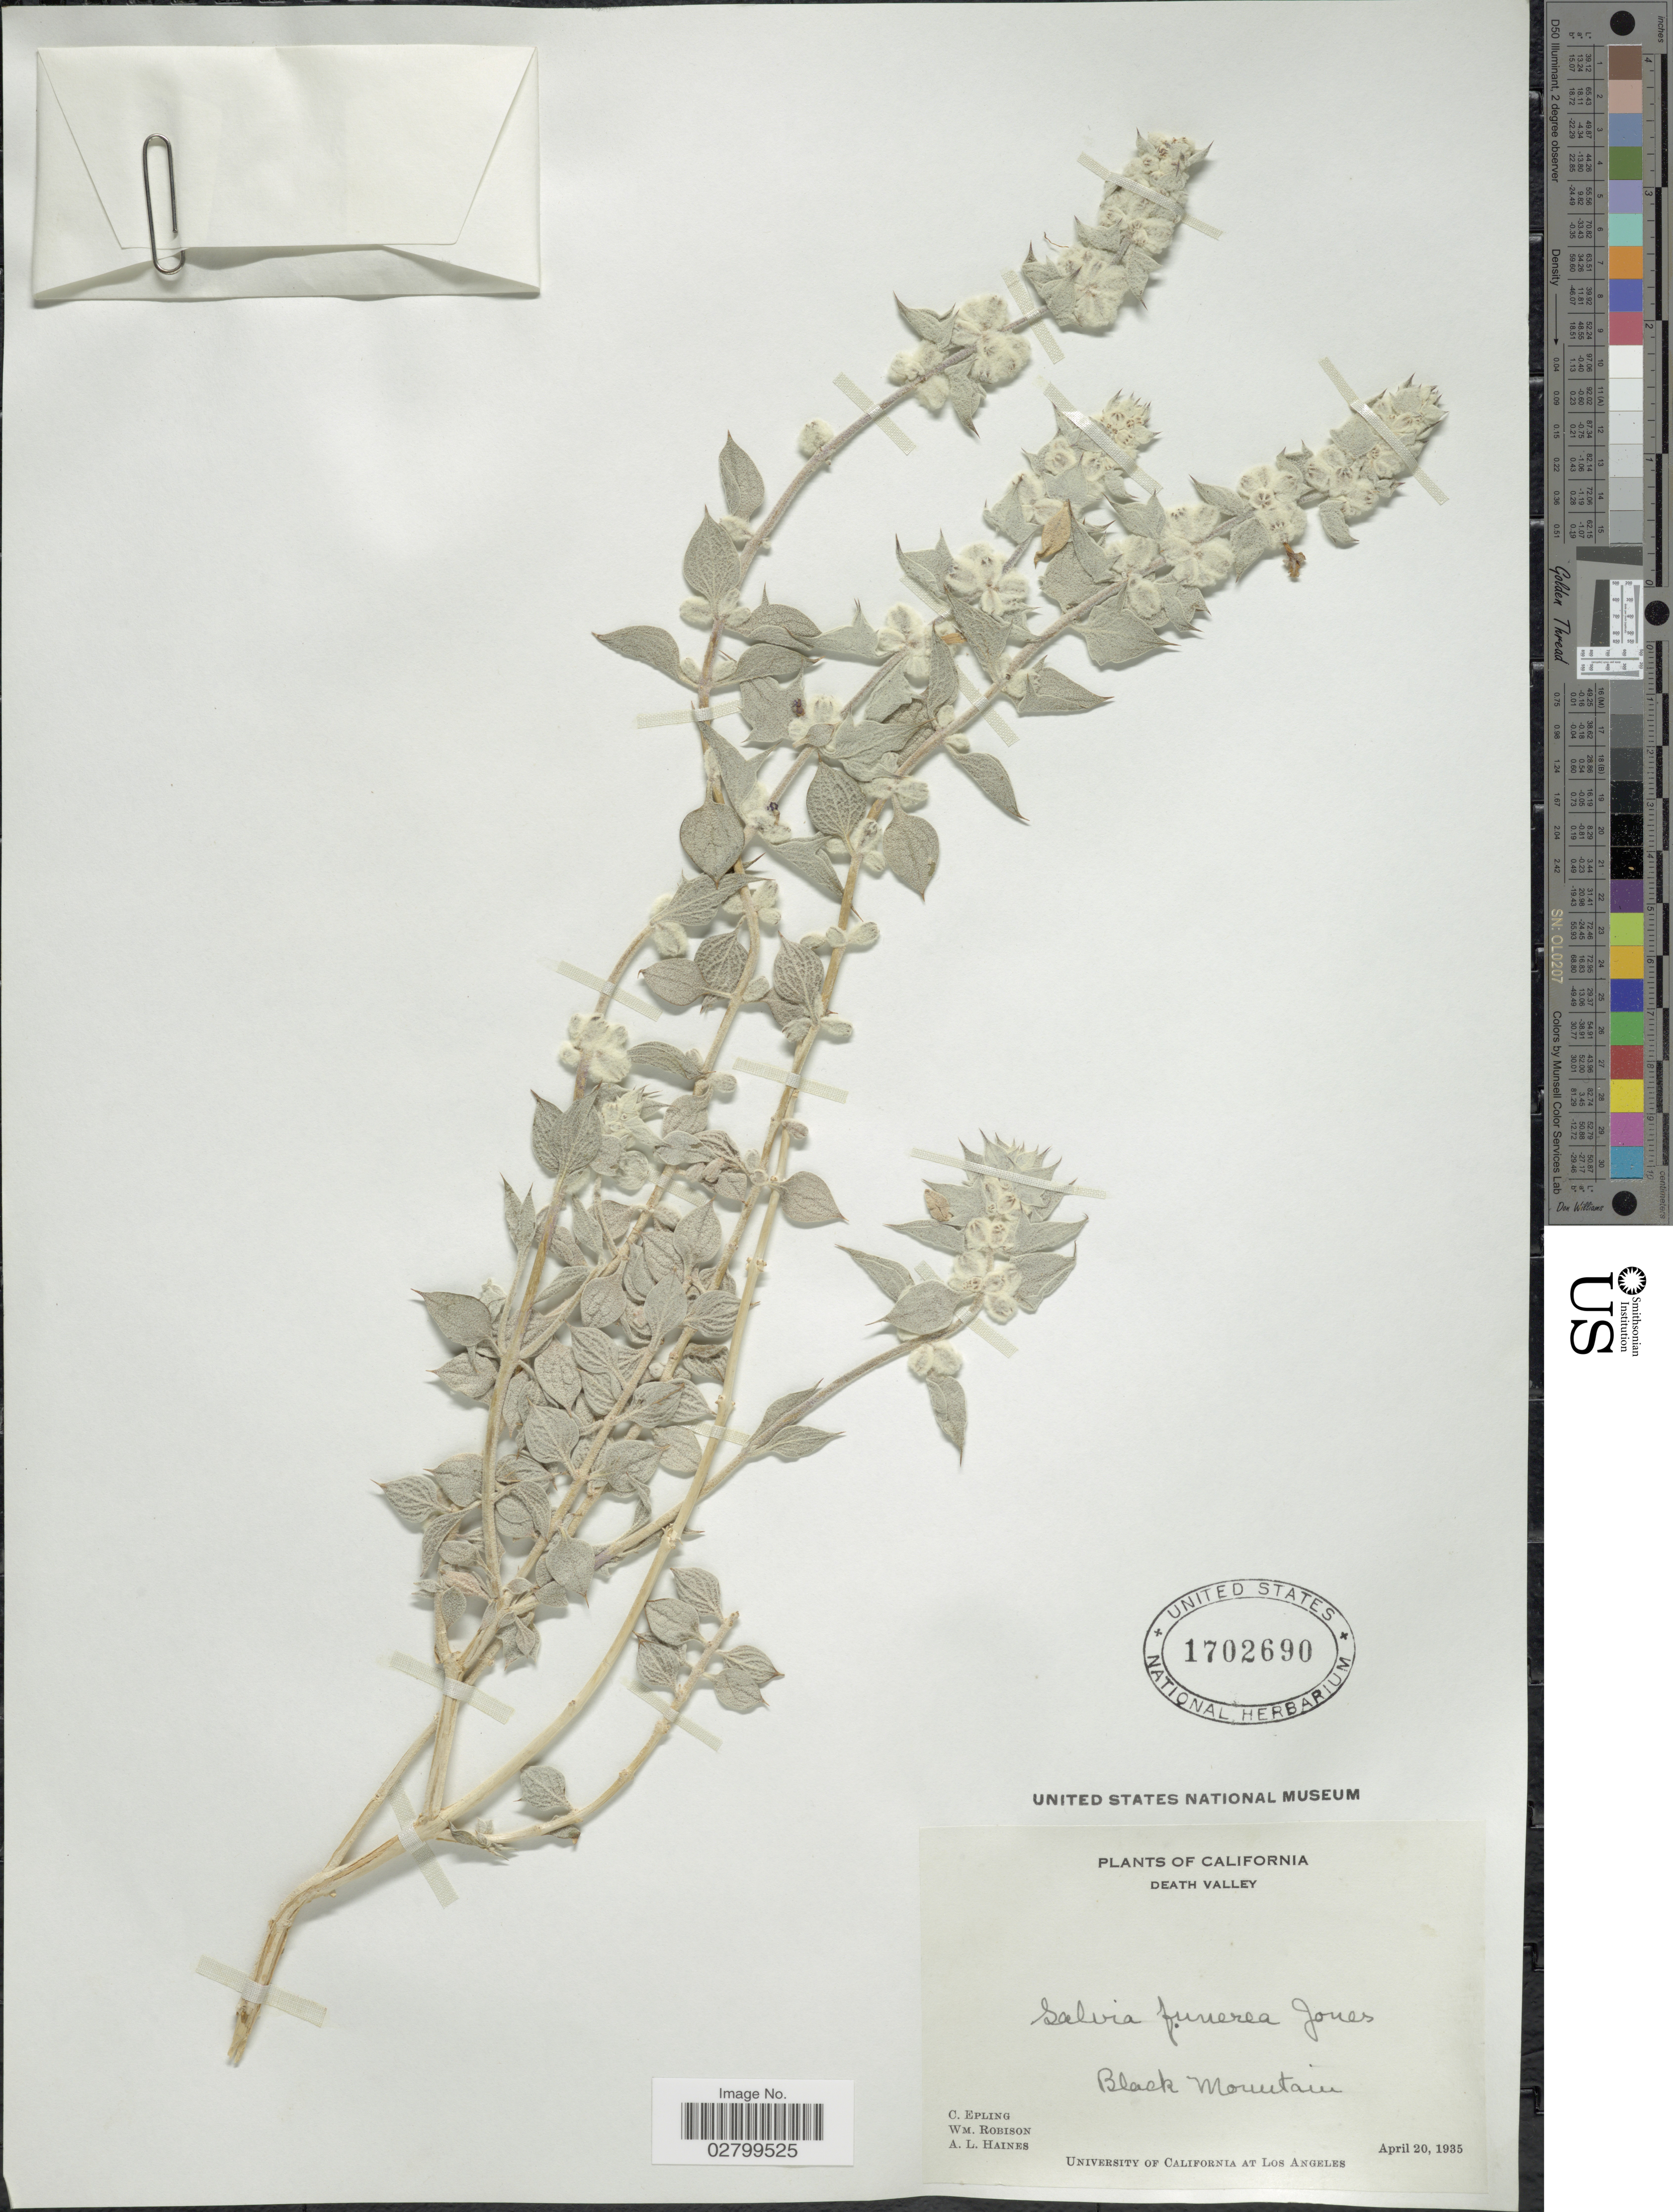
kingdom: Plantae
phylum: Tracheophyta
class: Magnoliopsida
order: Lamiales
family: Lamiaceae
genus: Salvia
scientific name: Salvia funerea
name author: M.E. Jones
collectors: C. C. Epling, W. Robison & A. L. Haines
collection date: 1935-04-20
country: United States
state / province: California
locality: Death Valley. Black Mountain.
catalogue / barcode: US 1702690